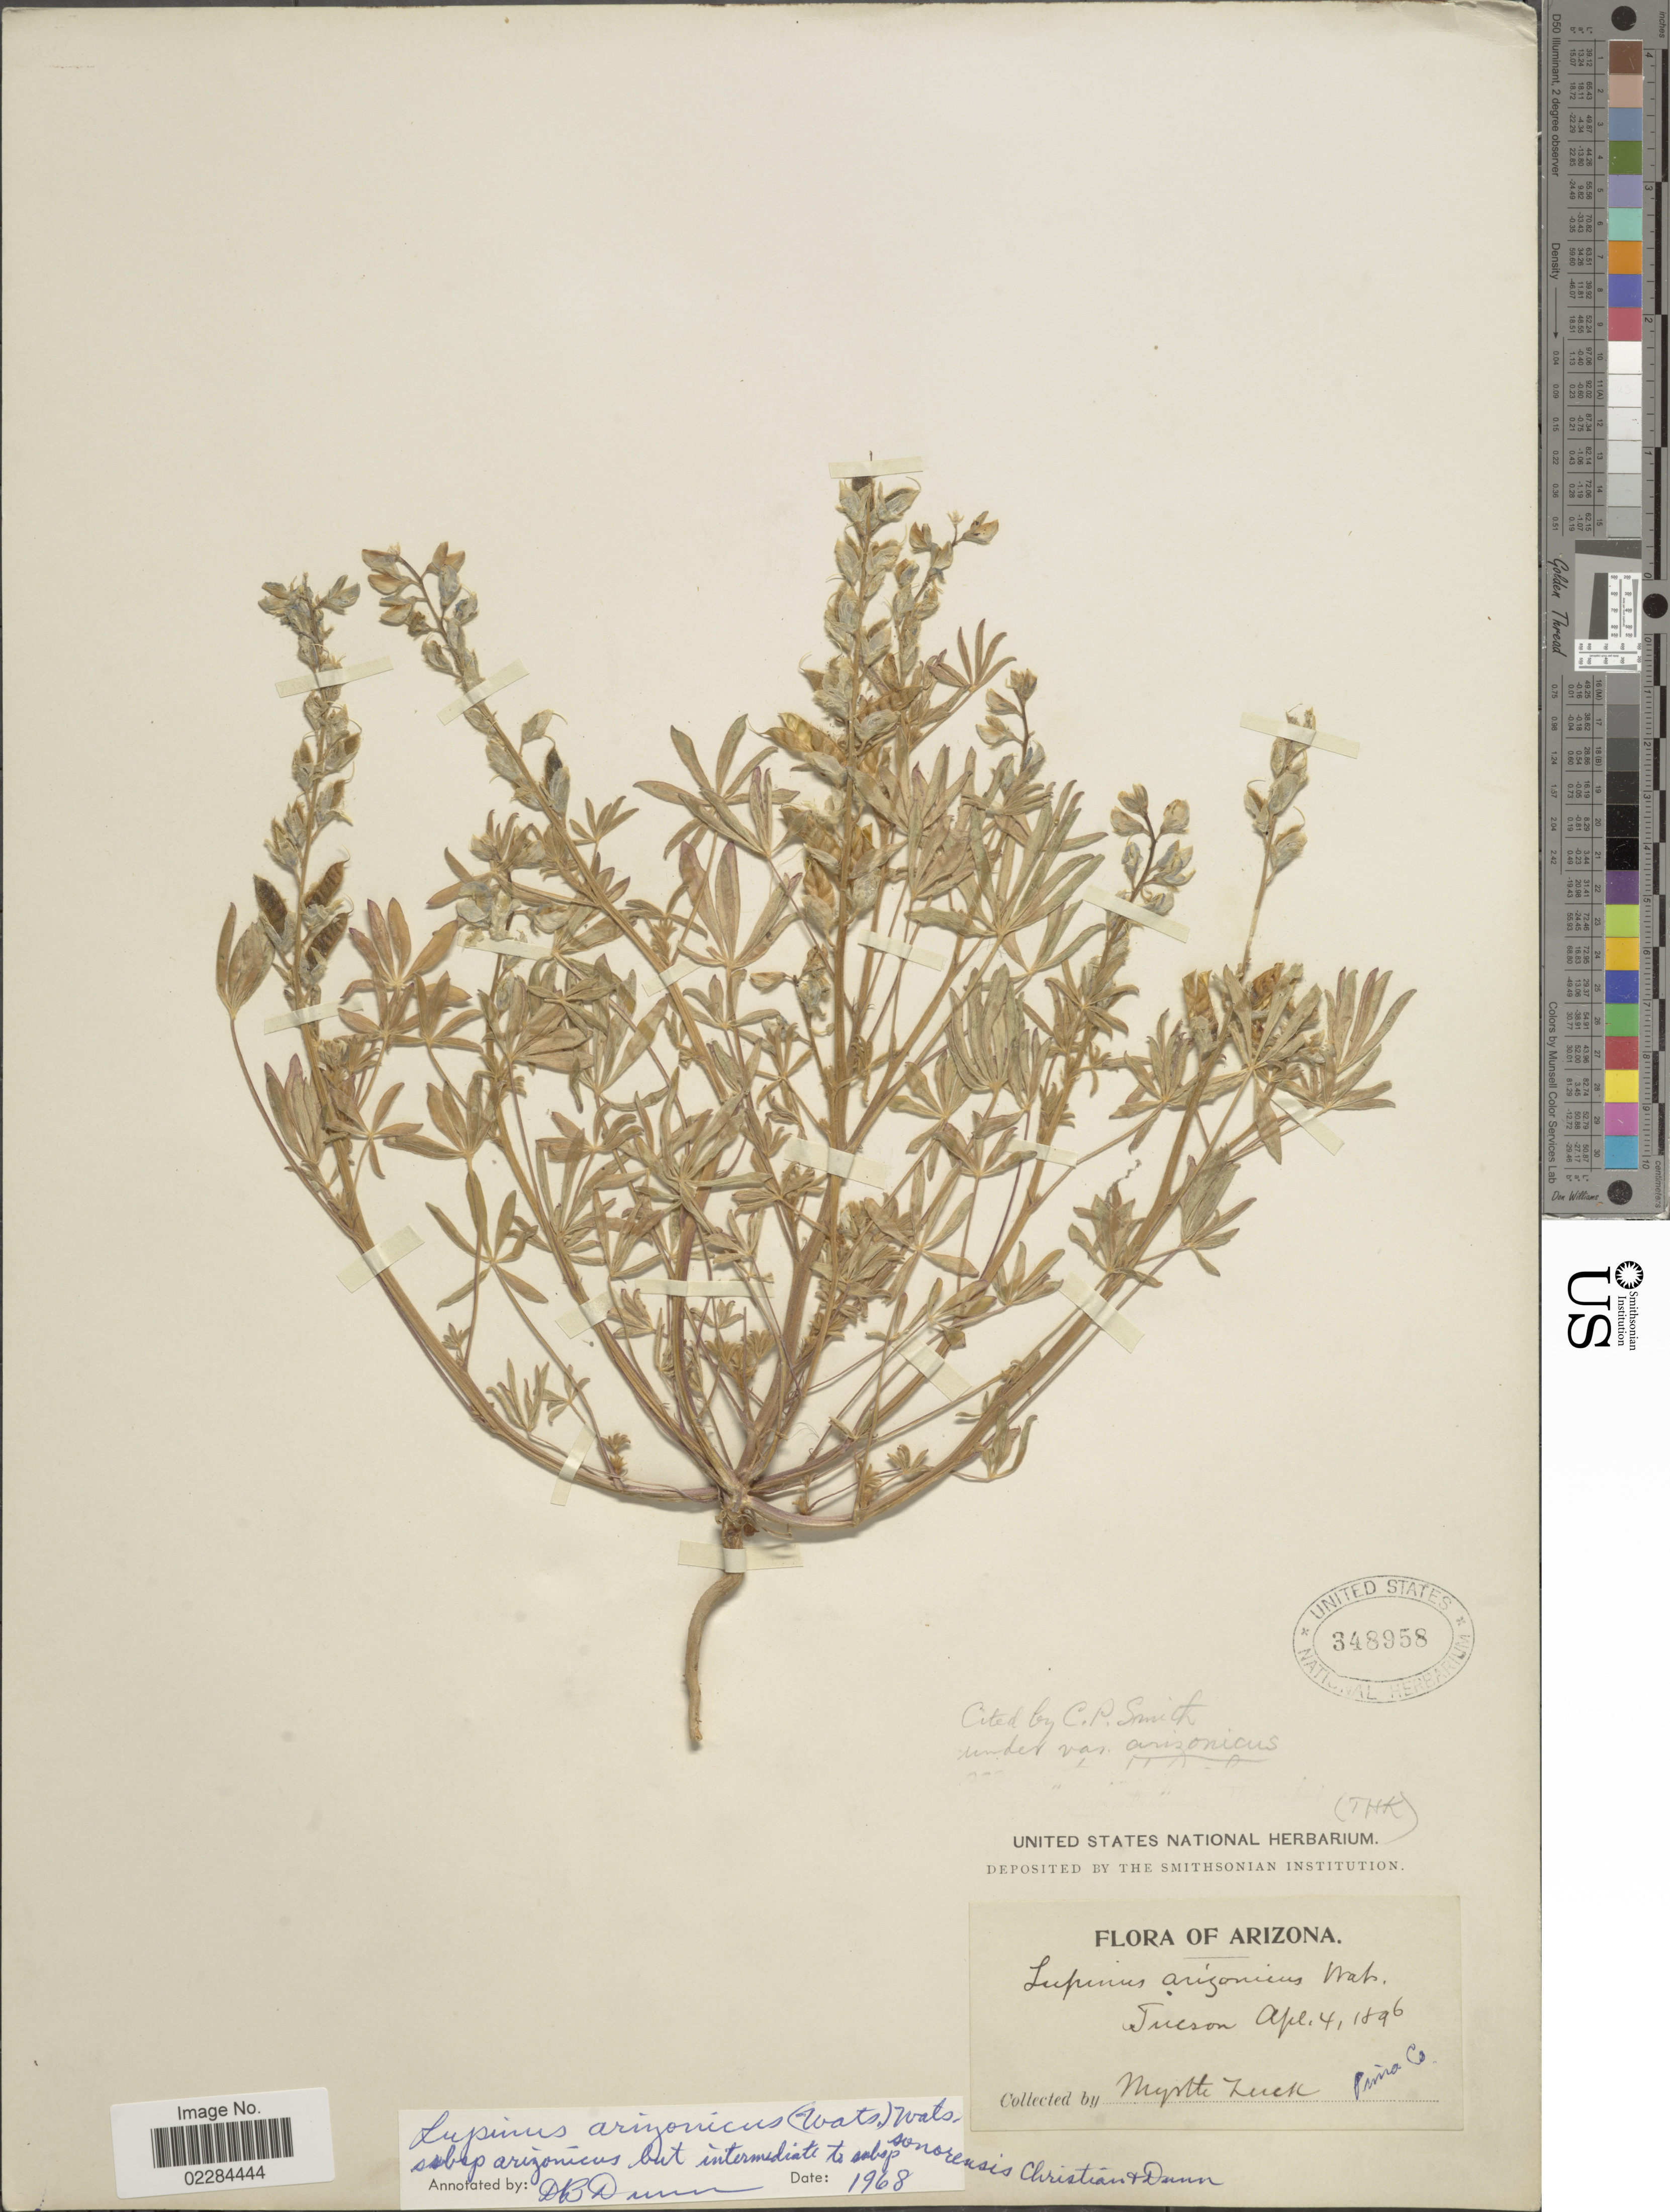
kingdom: Plantae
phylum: Tracheophyta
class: Magnoliopsida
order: Fabales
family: Fabaceae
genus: Lupinus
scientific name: Lupinus arizonicus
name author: (S. Watson) S. Watson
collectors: M. Zuck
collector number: s.n,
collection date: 1896-04-04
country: United States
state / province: Arizona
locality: Tucson. Pima Co.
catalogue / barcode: US 348958